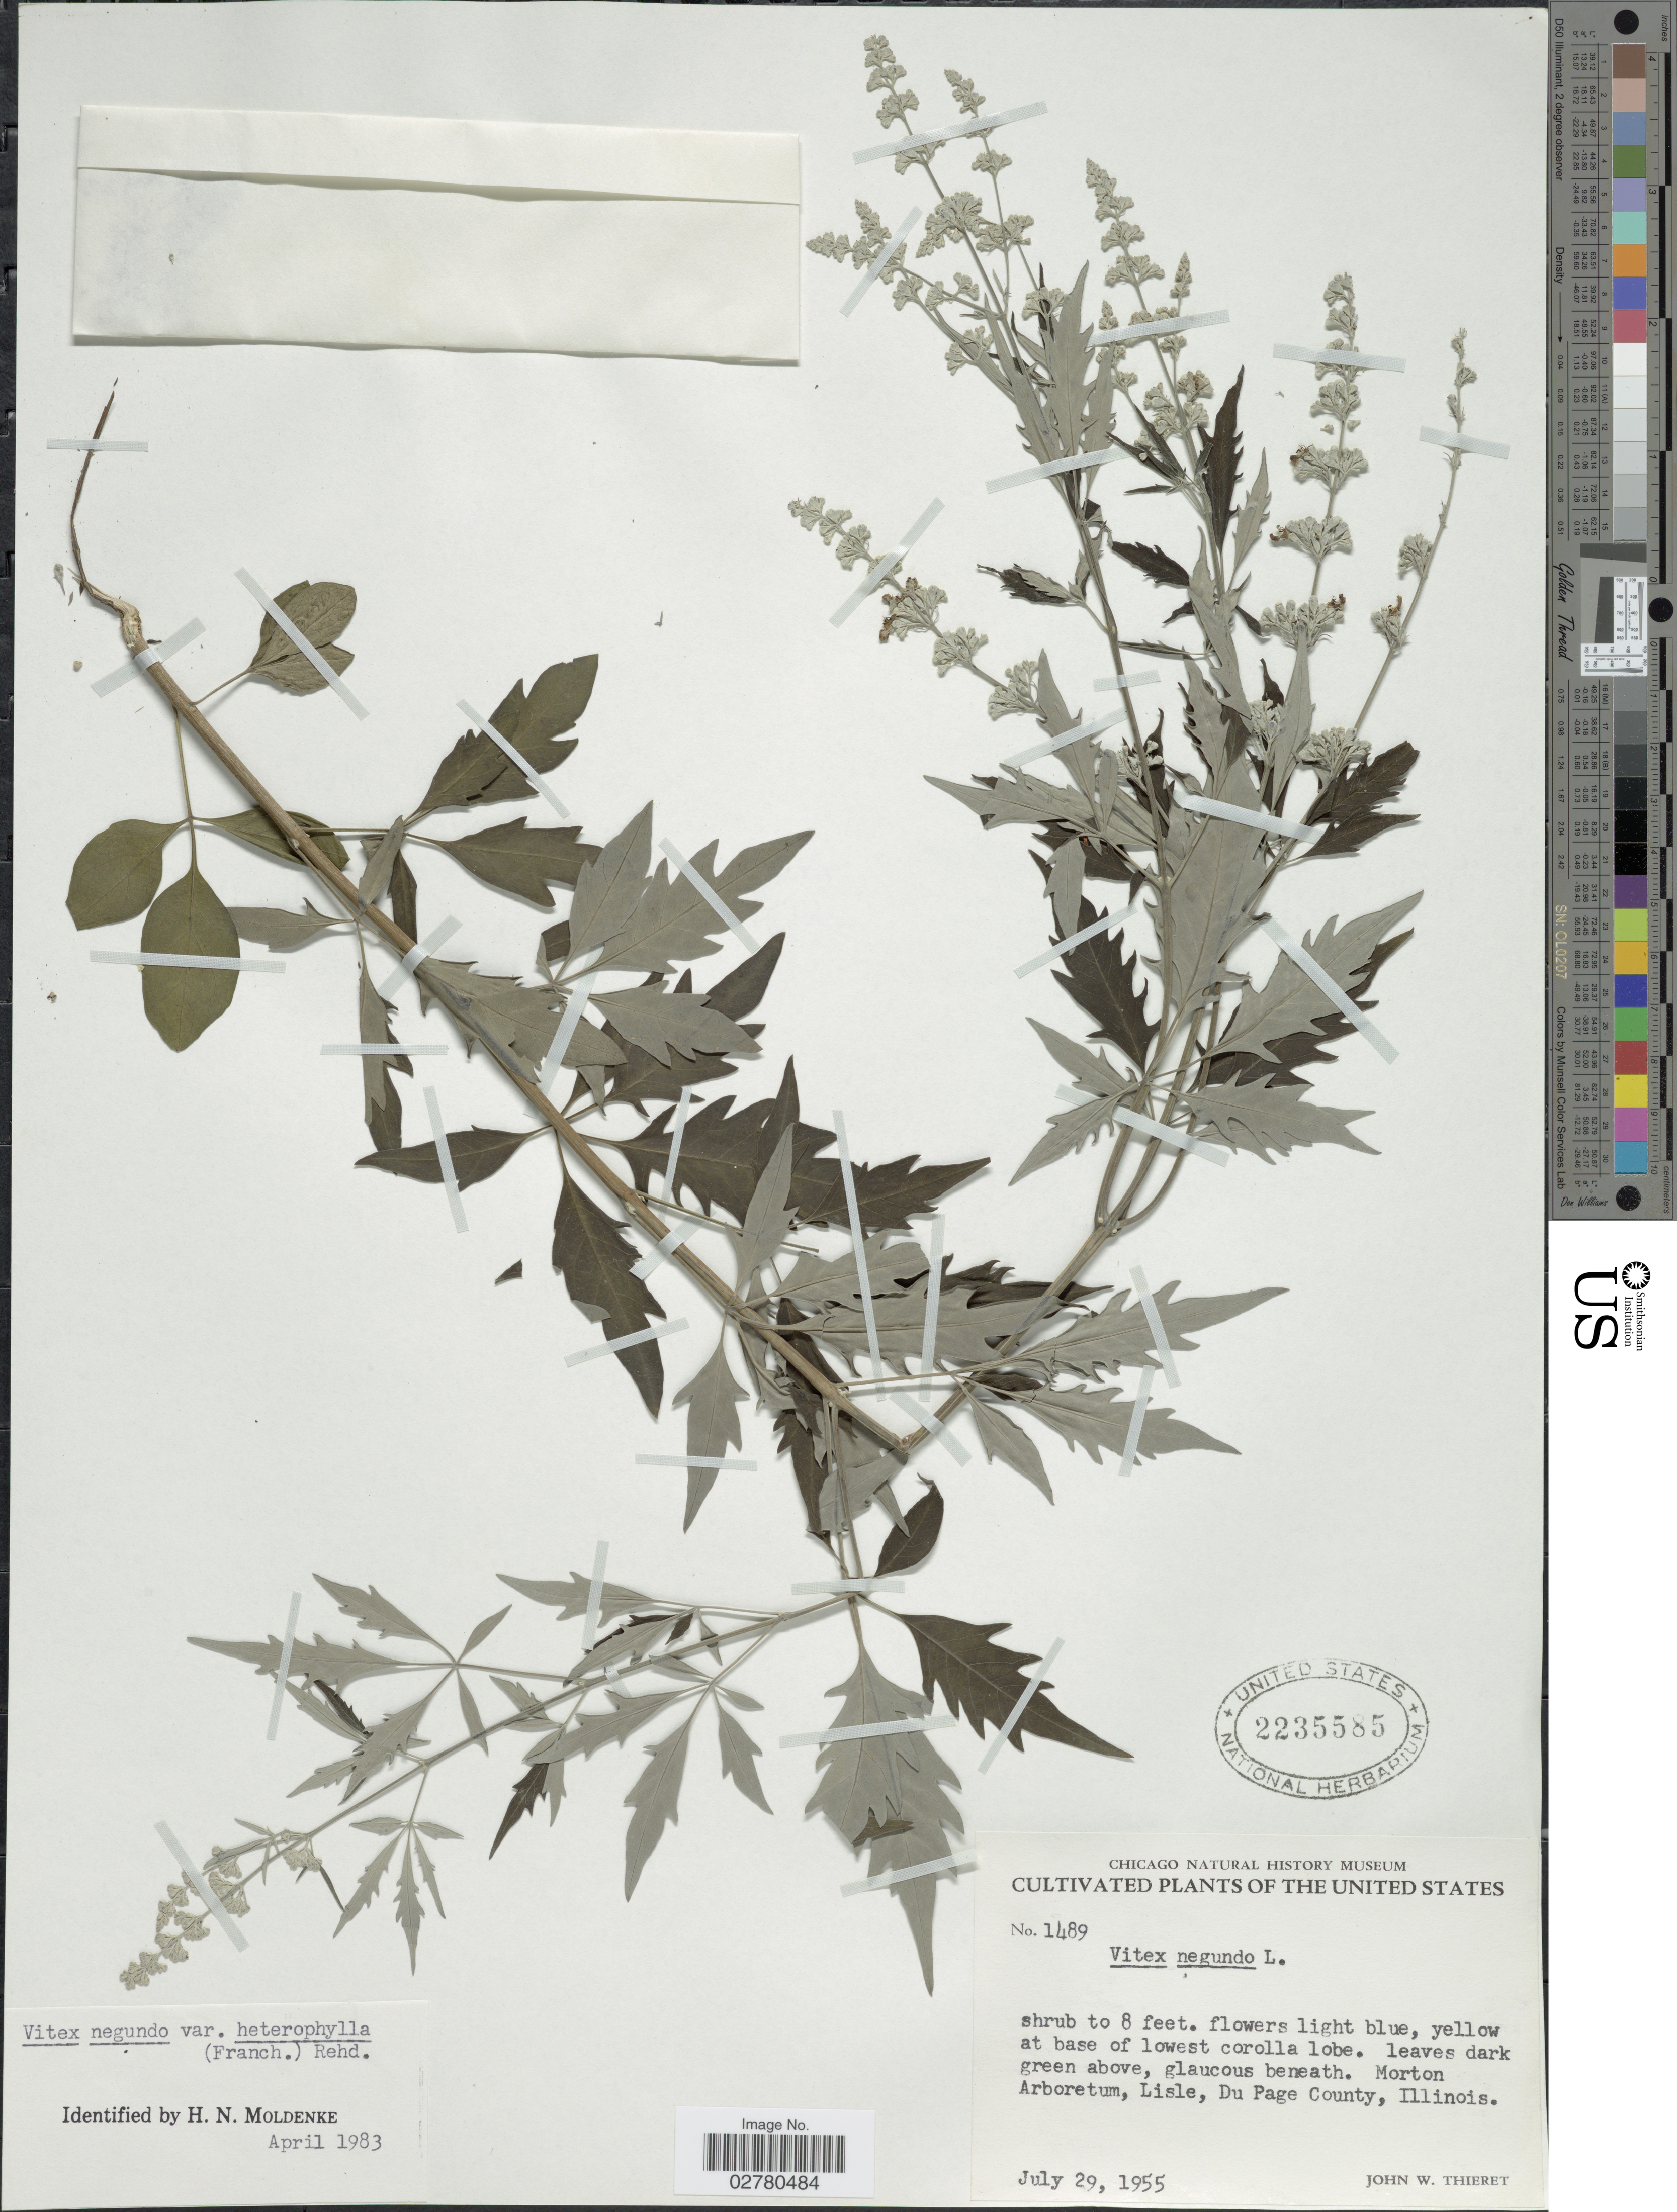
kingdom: Plantae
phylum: Tracheophyta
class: Magnoliopsida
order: Lamiales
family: Lamiaceae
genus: Vitex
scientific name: Vitex negundo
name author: L.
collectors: J. W. Thieret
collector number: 1489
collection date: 1955-07-29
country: United States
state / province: Illinois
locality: Morton Arboretum, Lisle, Du Page County, Illinois.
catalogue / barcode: US 2235585